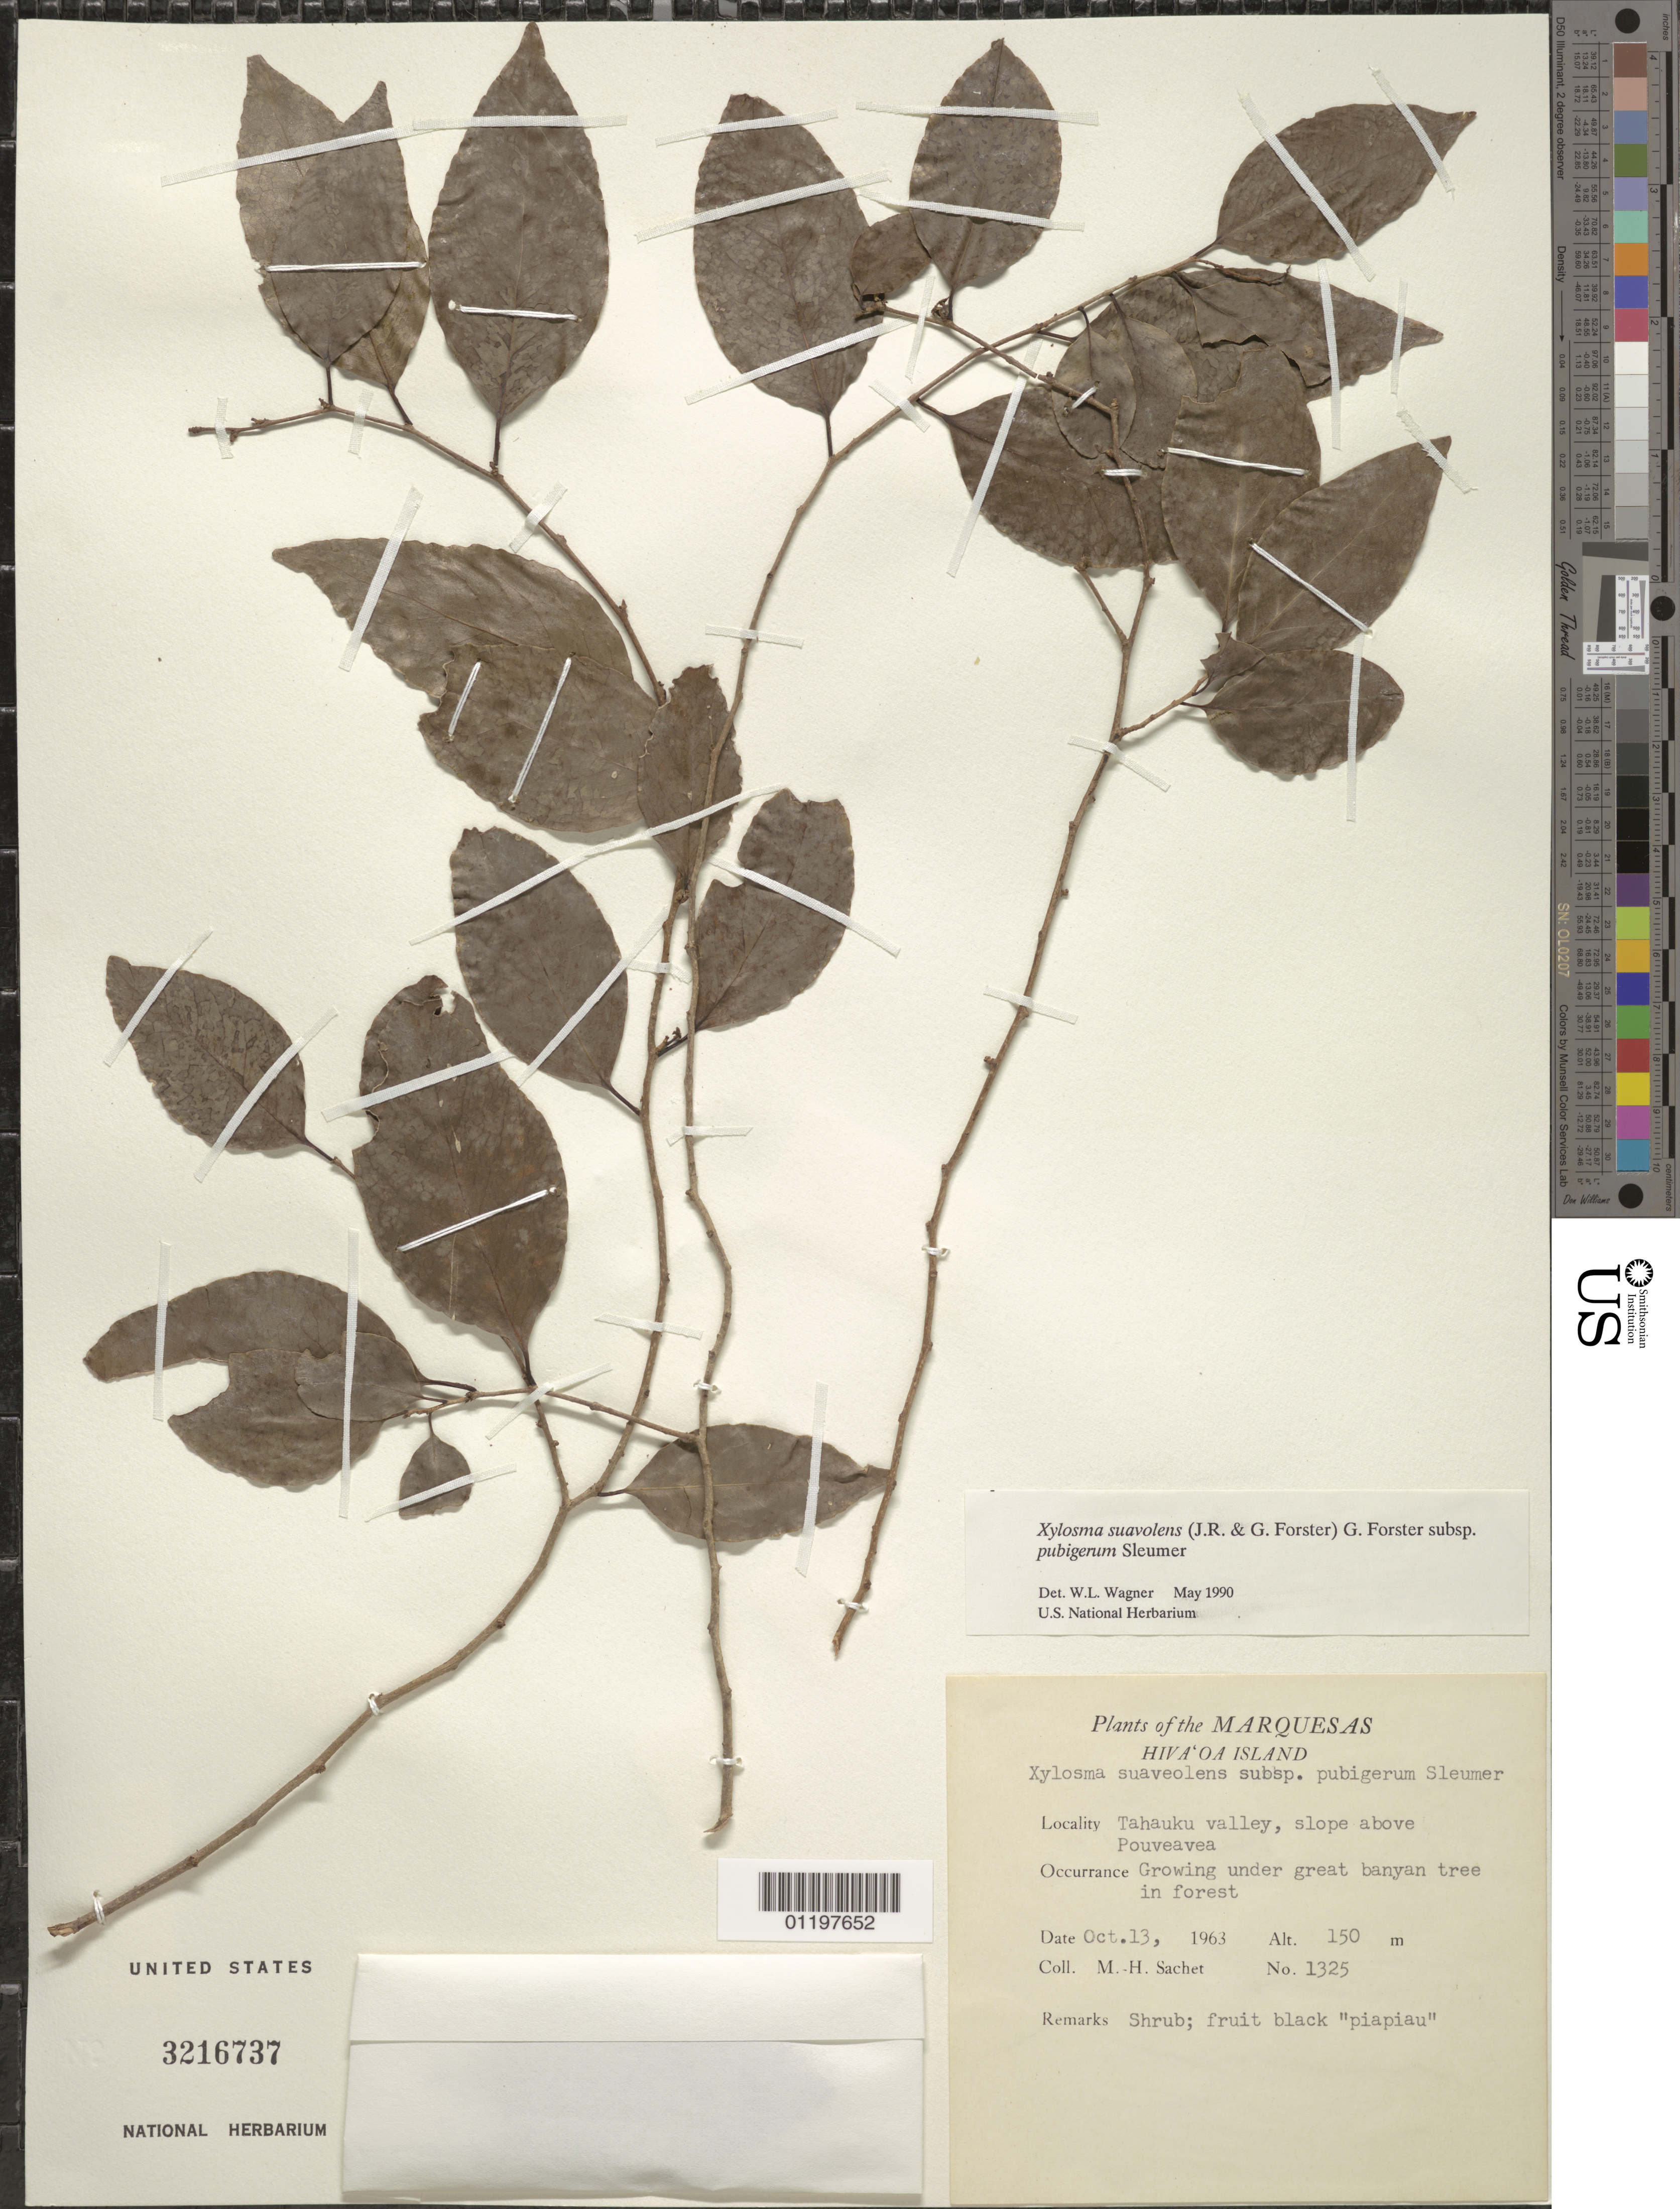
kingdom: Plantae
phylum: Tracheophyta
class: Magnoliopsida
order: Malpighiales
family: Salicaceae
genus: Xylosma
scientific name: Xylosma suaveolens subsp. pubigera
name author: Sleumer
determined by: Wagner, W. L., (BOT), Smithsonian Institution - National Museum of Natural History (UNITED STATES)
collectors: M.-H. Sachet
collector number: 1325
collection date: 1963-10-13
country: French Polynesia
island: Hiva Oa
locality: Tahauku Valley, slope above Pouveavea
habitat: Growing under great banyan tree in forest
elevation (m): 150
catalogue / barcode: US 3216737